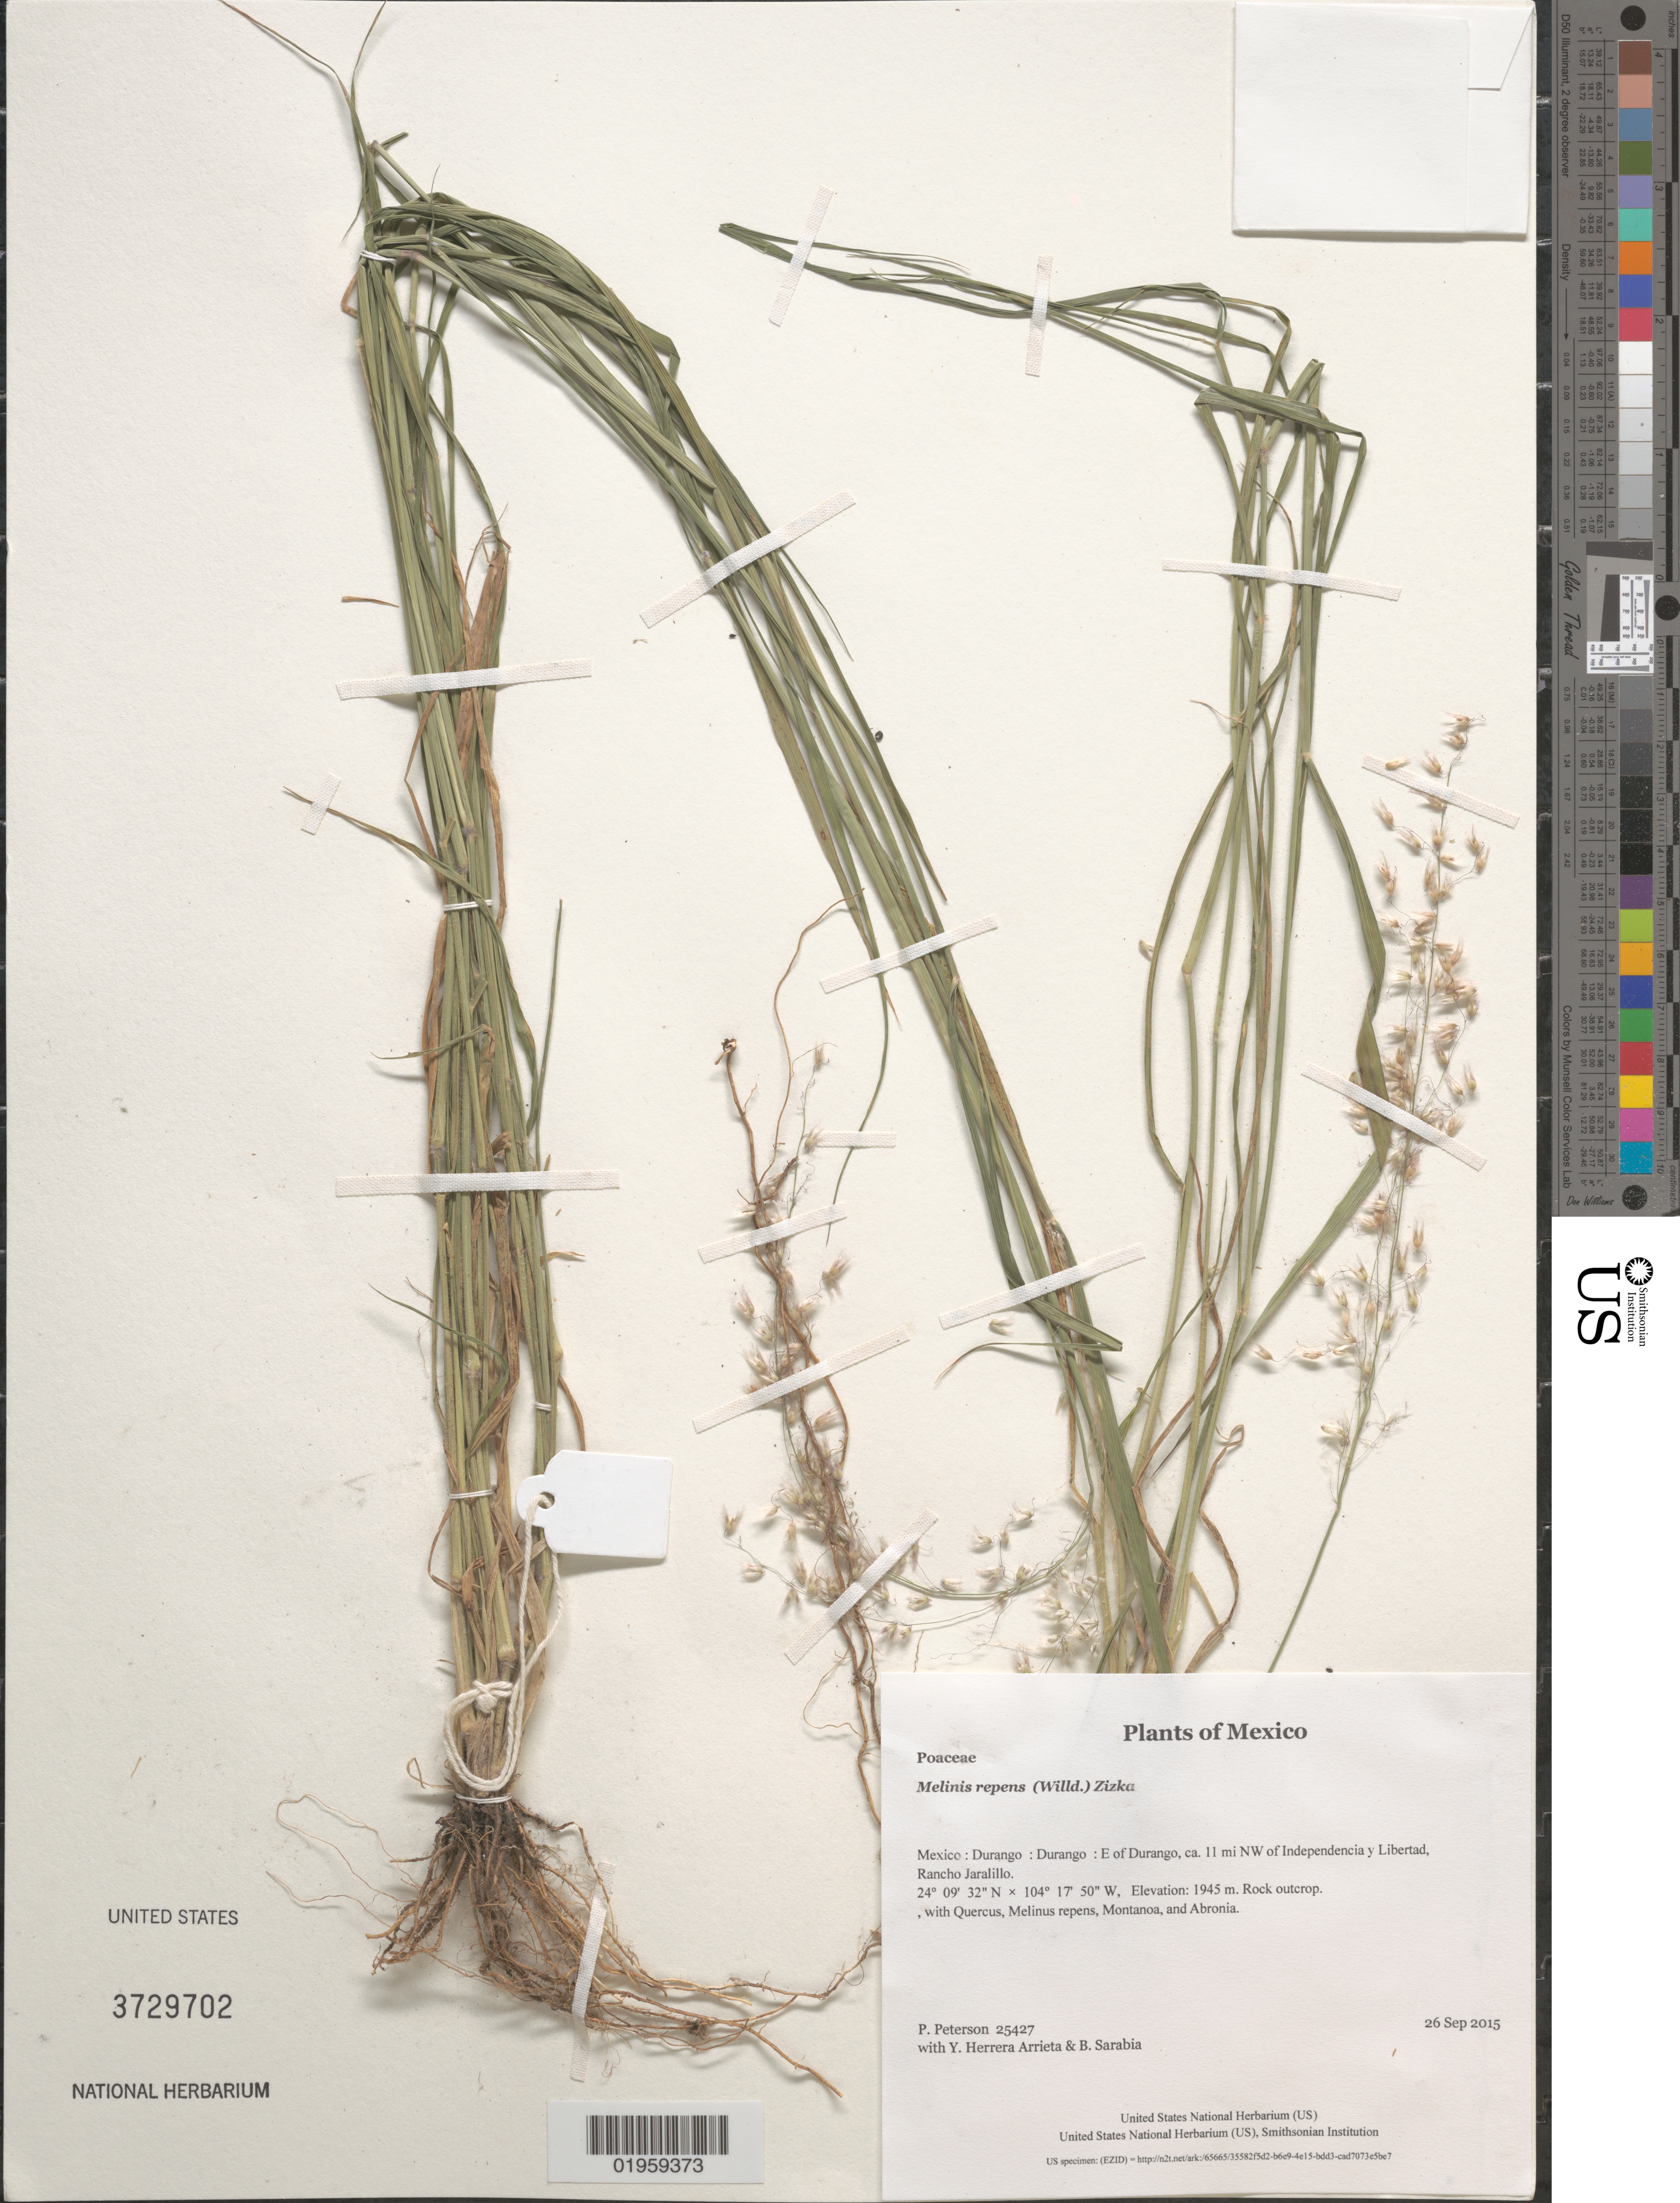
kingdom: Plantae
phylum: Tracheophyta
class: Liliopsida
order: Poales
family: Poaceae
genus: Melinis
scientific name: Melinis repens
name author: (Willd.) Zizka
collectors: P. M. Peterson, Y. Herrera Arrieta & B. Sarabia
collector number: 25427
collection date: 2015-09-26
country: Mexico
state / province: Durango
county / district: Durango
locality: E of Durango, ca. 11 mi NW of Independencia y Libertad, Rancho Jaralillo.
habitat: Rock outcrop.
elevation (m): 1945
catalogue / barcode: US 3729702